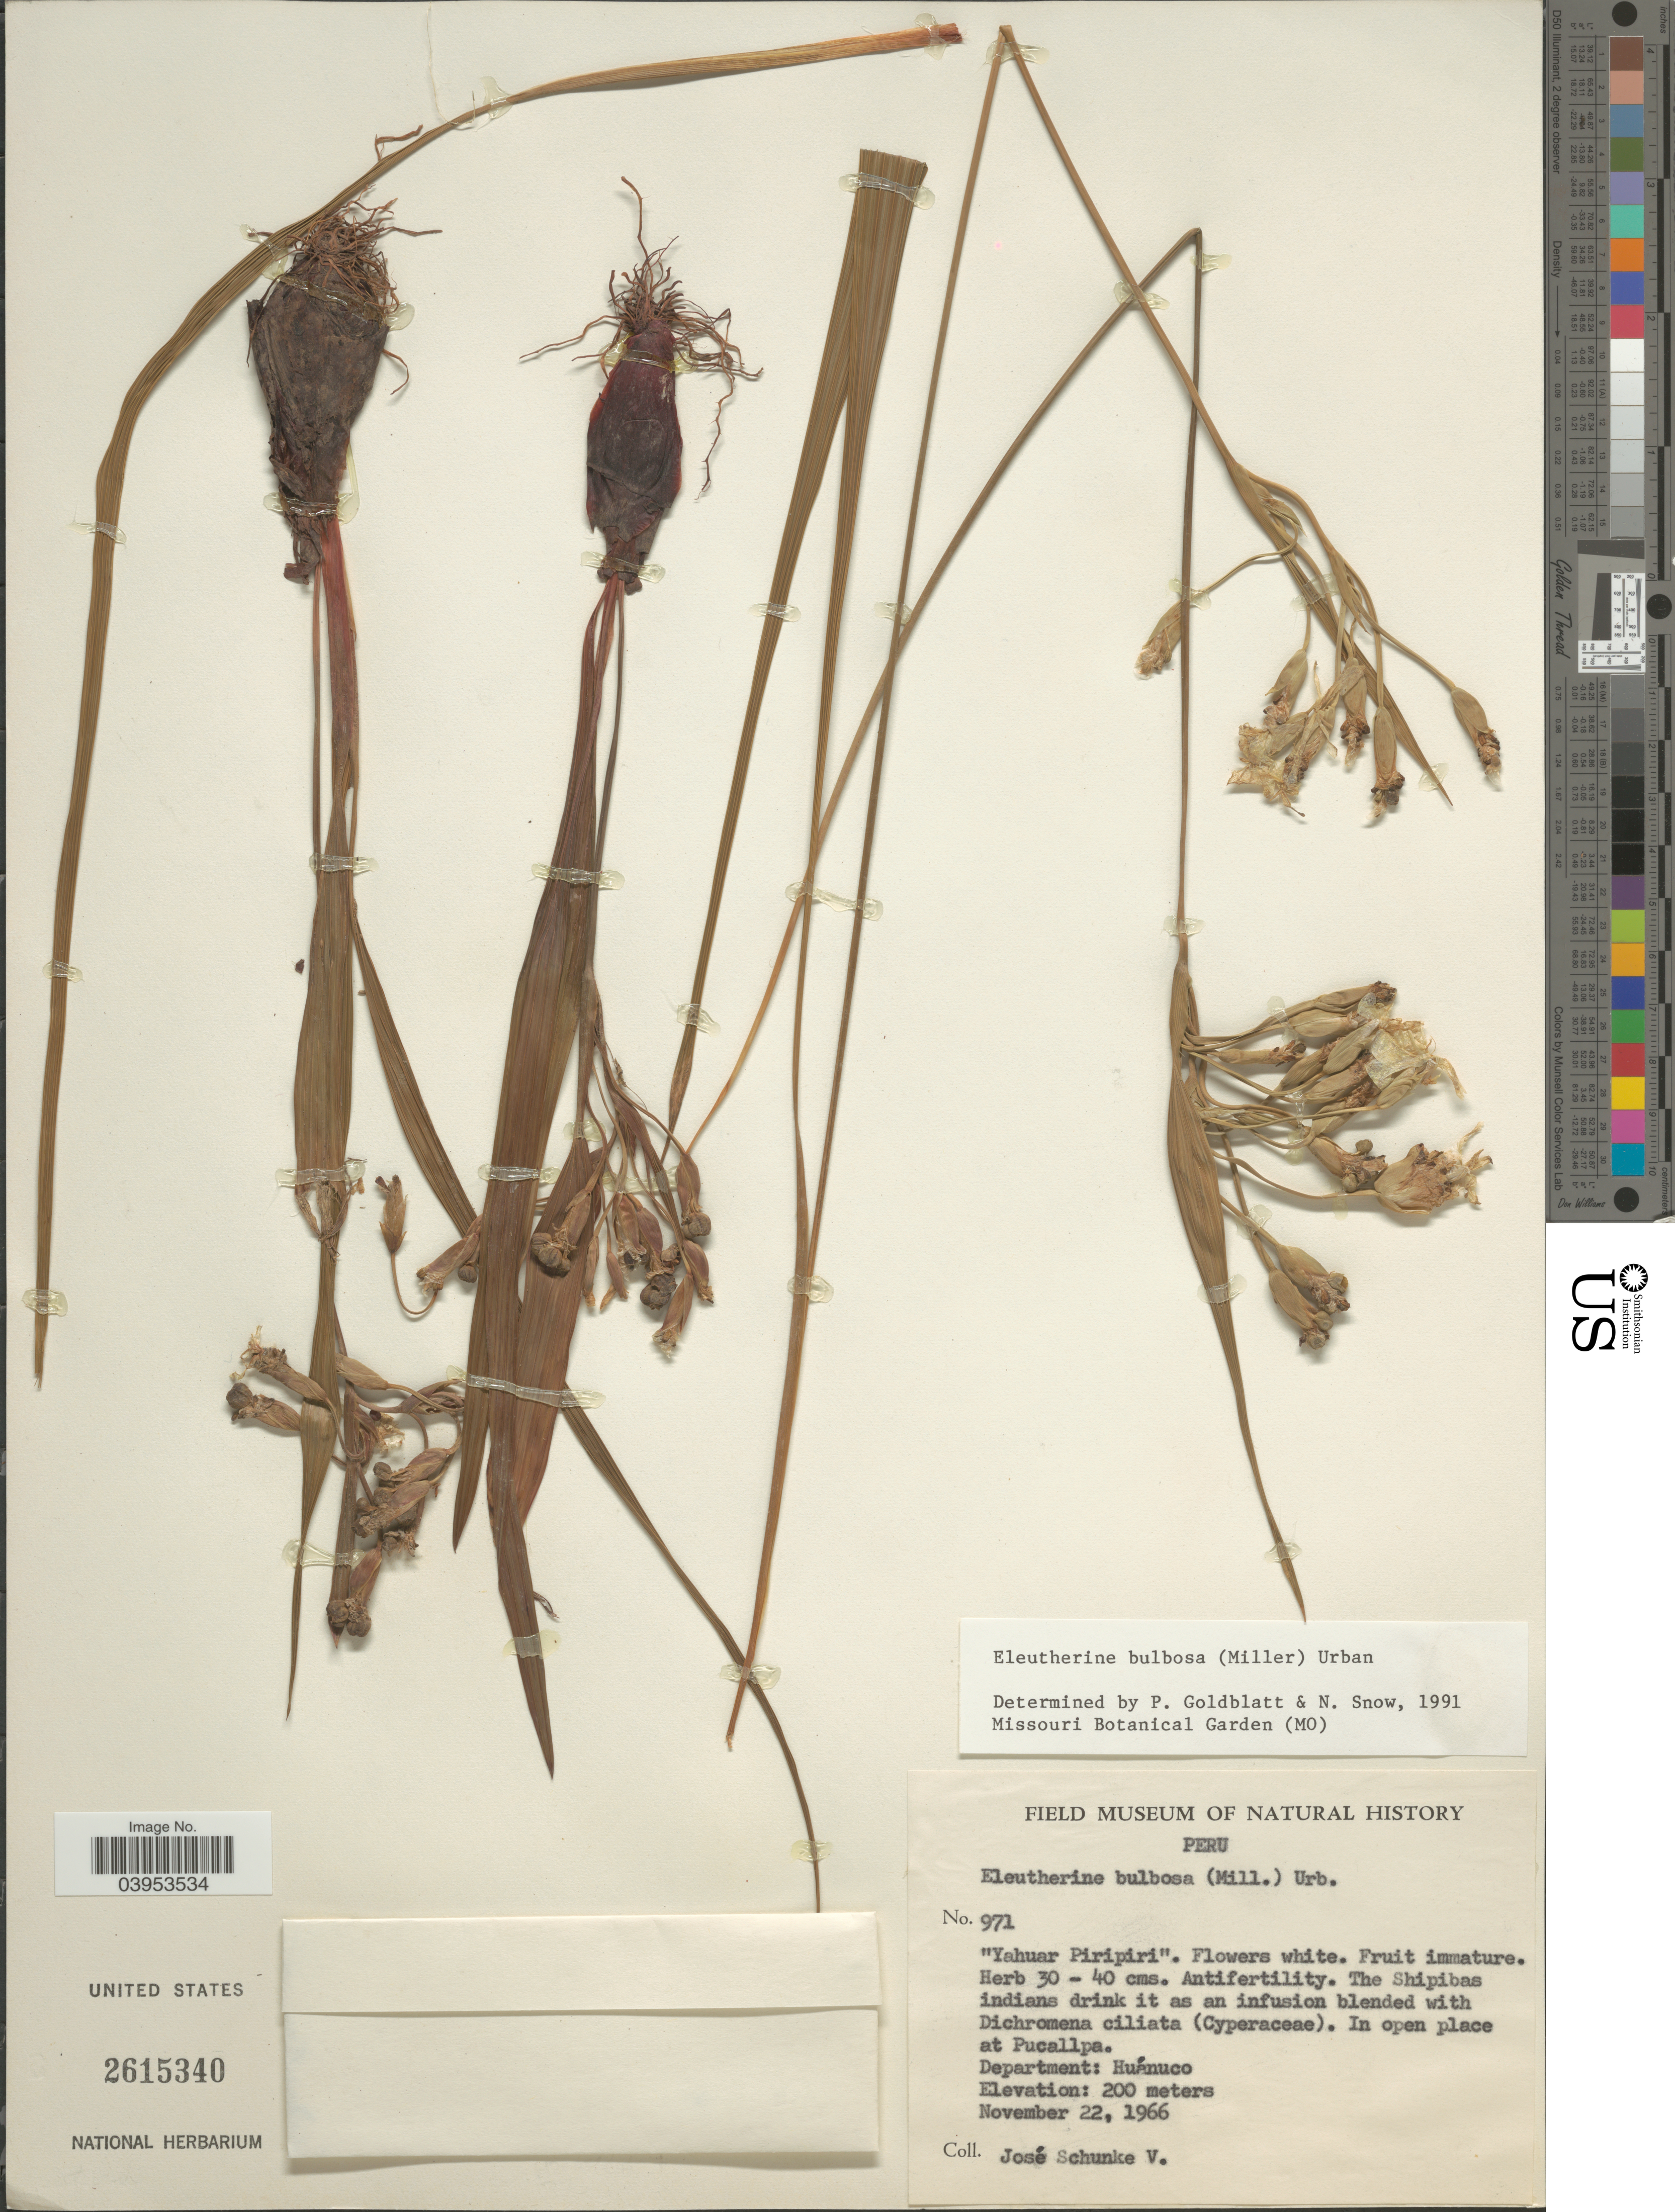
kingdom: Plantae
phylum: Tracheophyta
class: Liliopsida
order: Asparagales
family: Iridaceae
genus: Eleutherine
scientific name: Eleutherine bulbosa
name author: (Mill.) Urb.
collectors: J. Schunke Vigo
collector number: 971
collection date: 1966-11-22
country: Peru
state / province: Huánuco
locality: At Pucallpa. Department: Huánuco.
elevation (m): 200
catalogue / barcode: US 2615340